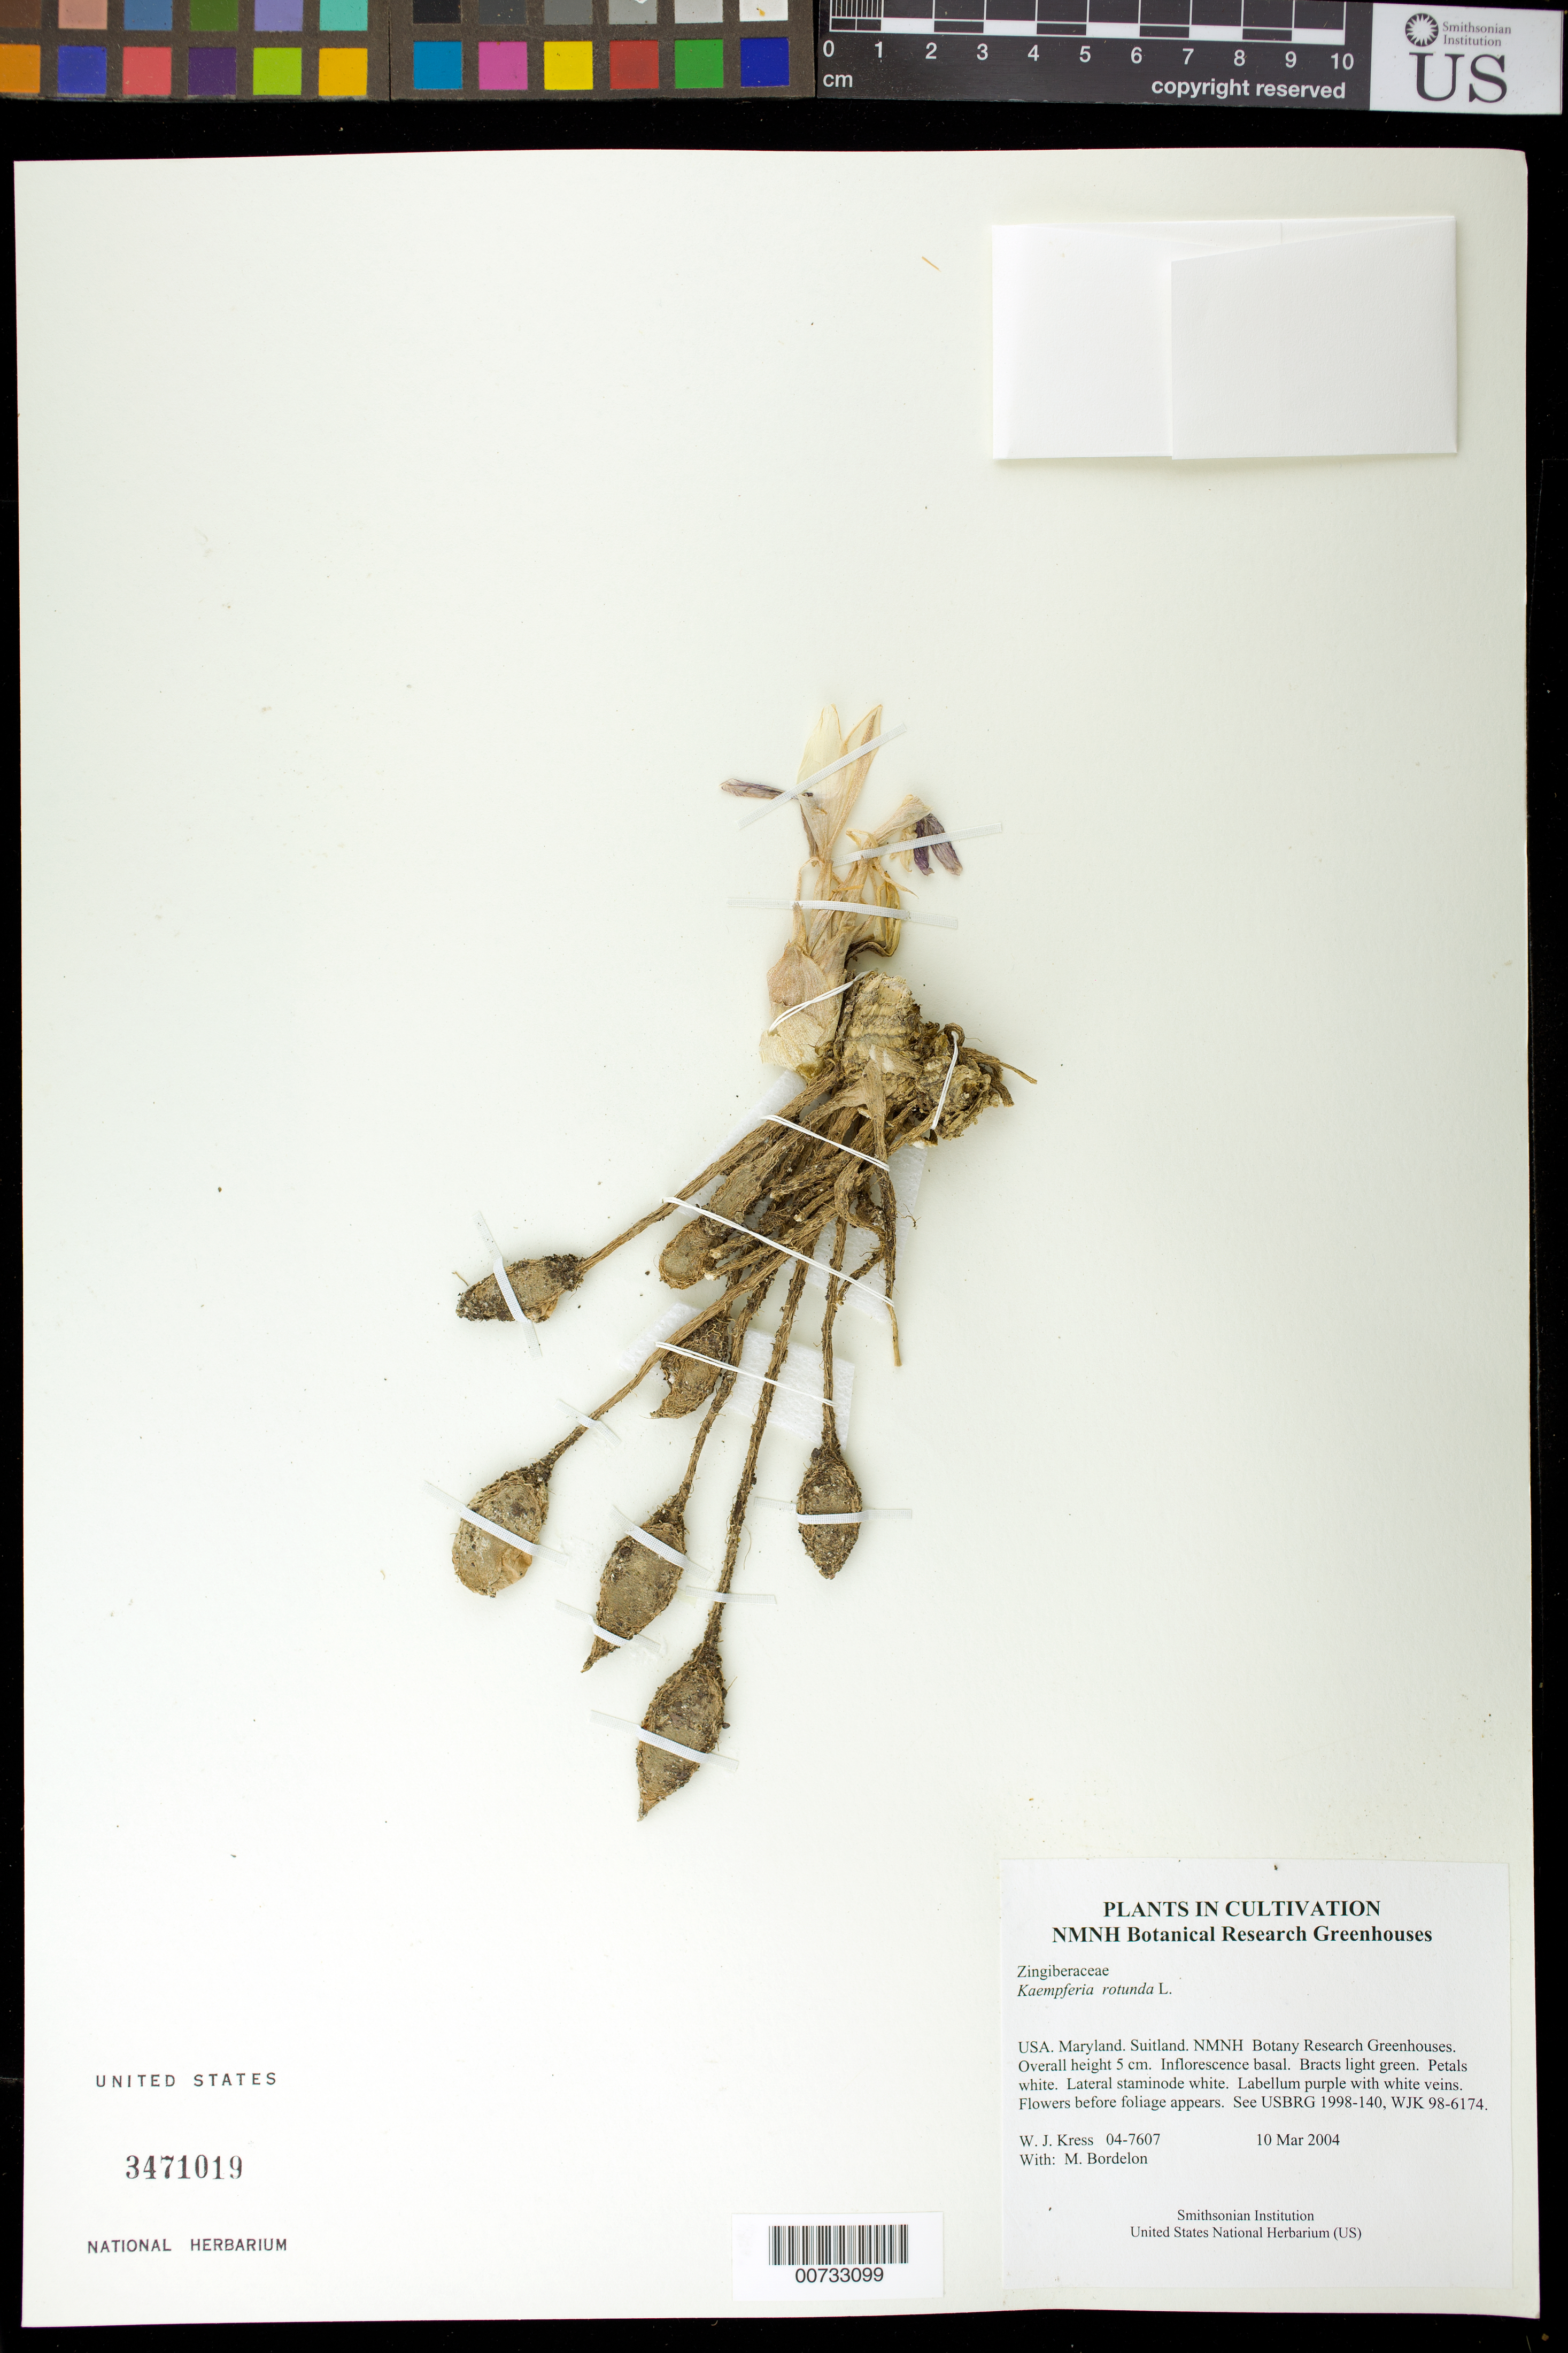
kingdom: Plantae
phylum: Tracheophyta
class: Liliopsida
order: Zingiberales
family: Zingiberaceae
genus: Kaempferia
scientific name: Kaempferia rotunda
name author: L.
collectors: W. J. Kress & M. Bordelon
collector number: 04-7607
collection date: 2004-03-10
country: United States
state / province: Maryland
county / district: Prince George's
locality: NMNH Botany Research Greenhouses. Suitland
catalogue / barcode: US 3471019